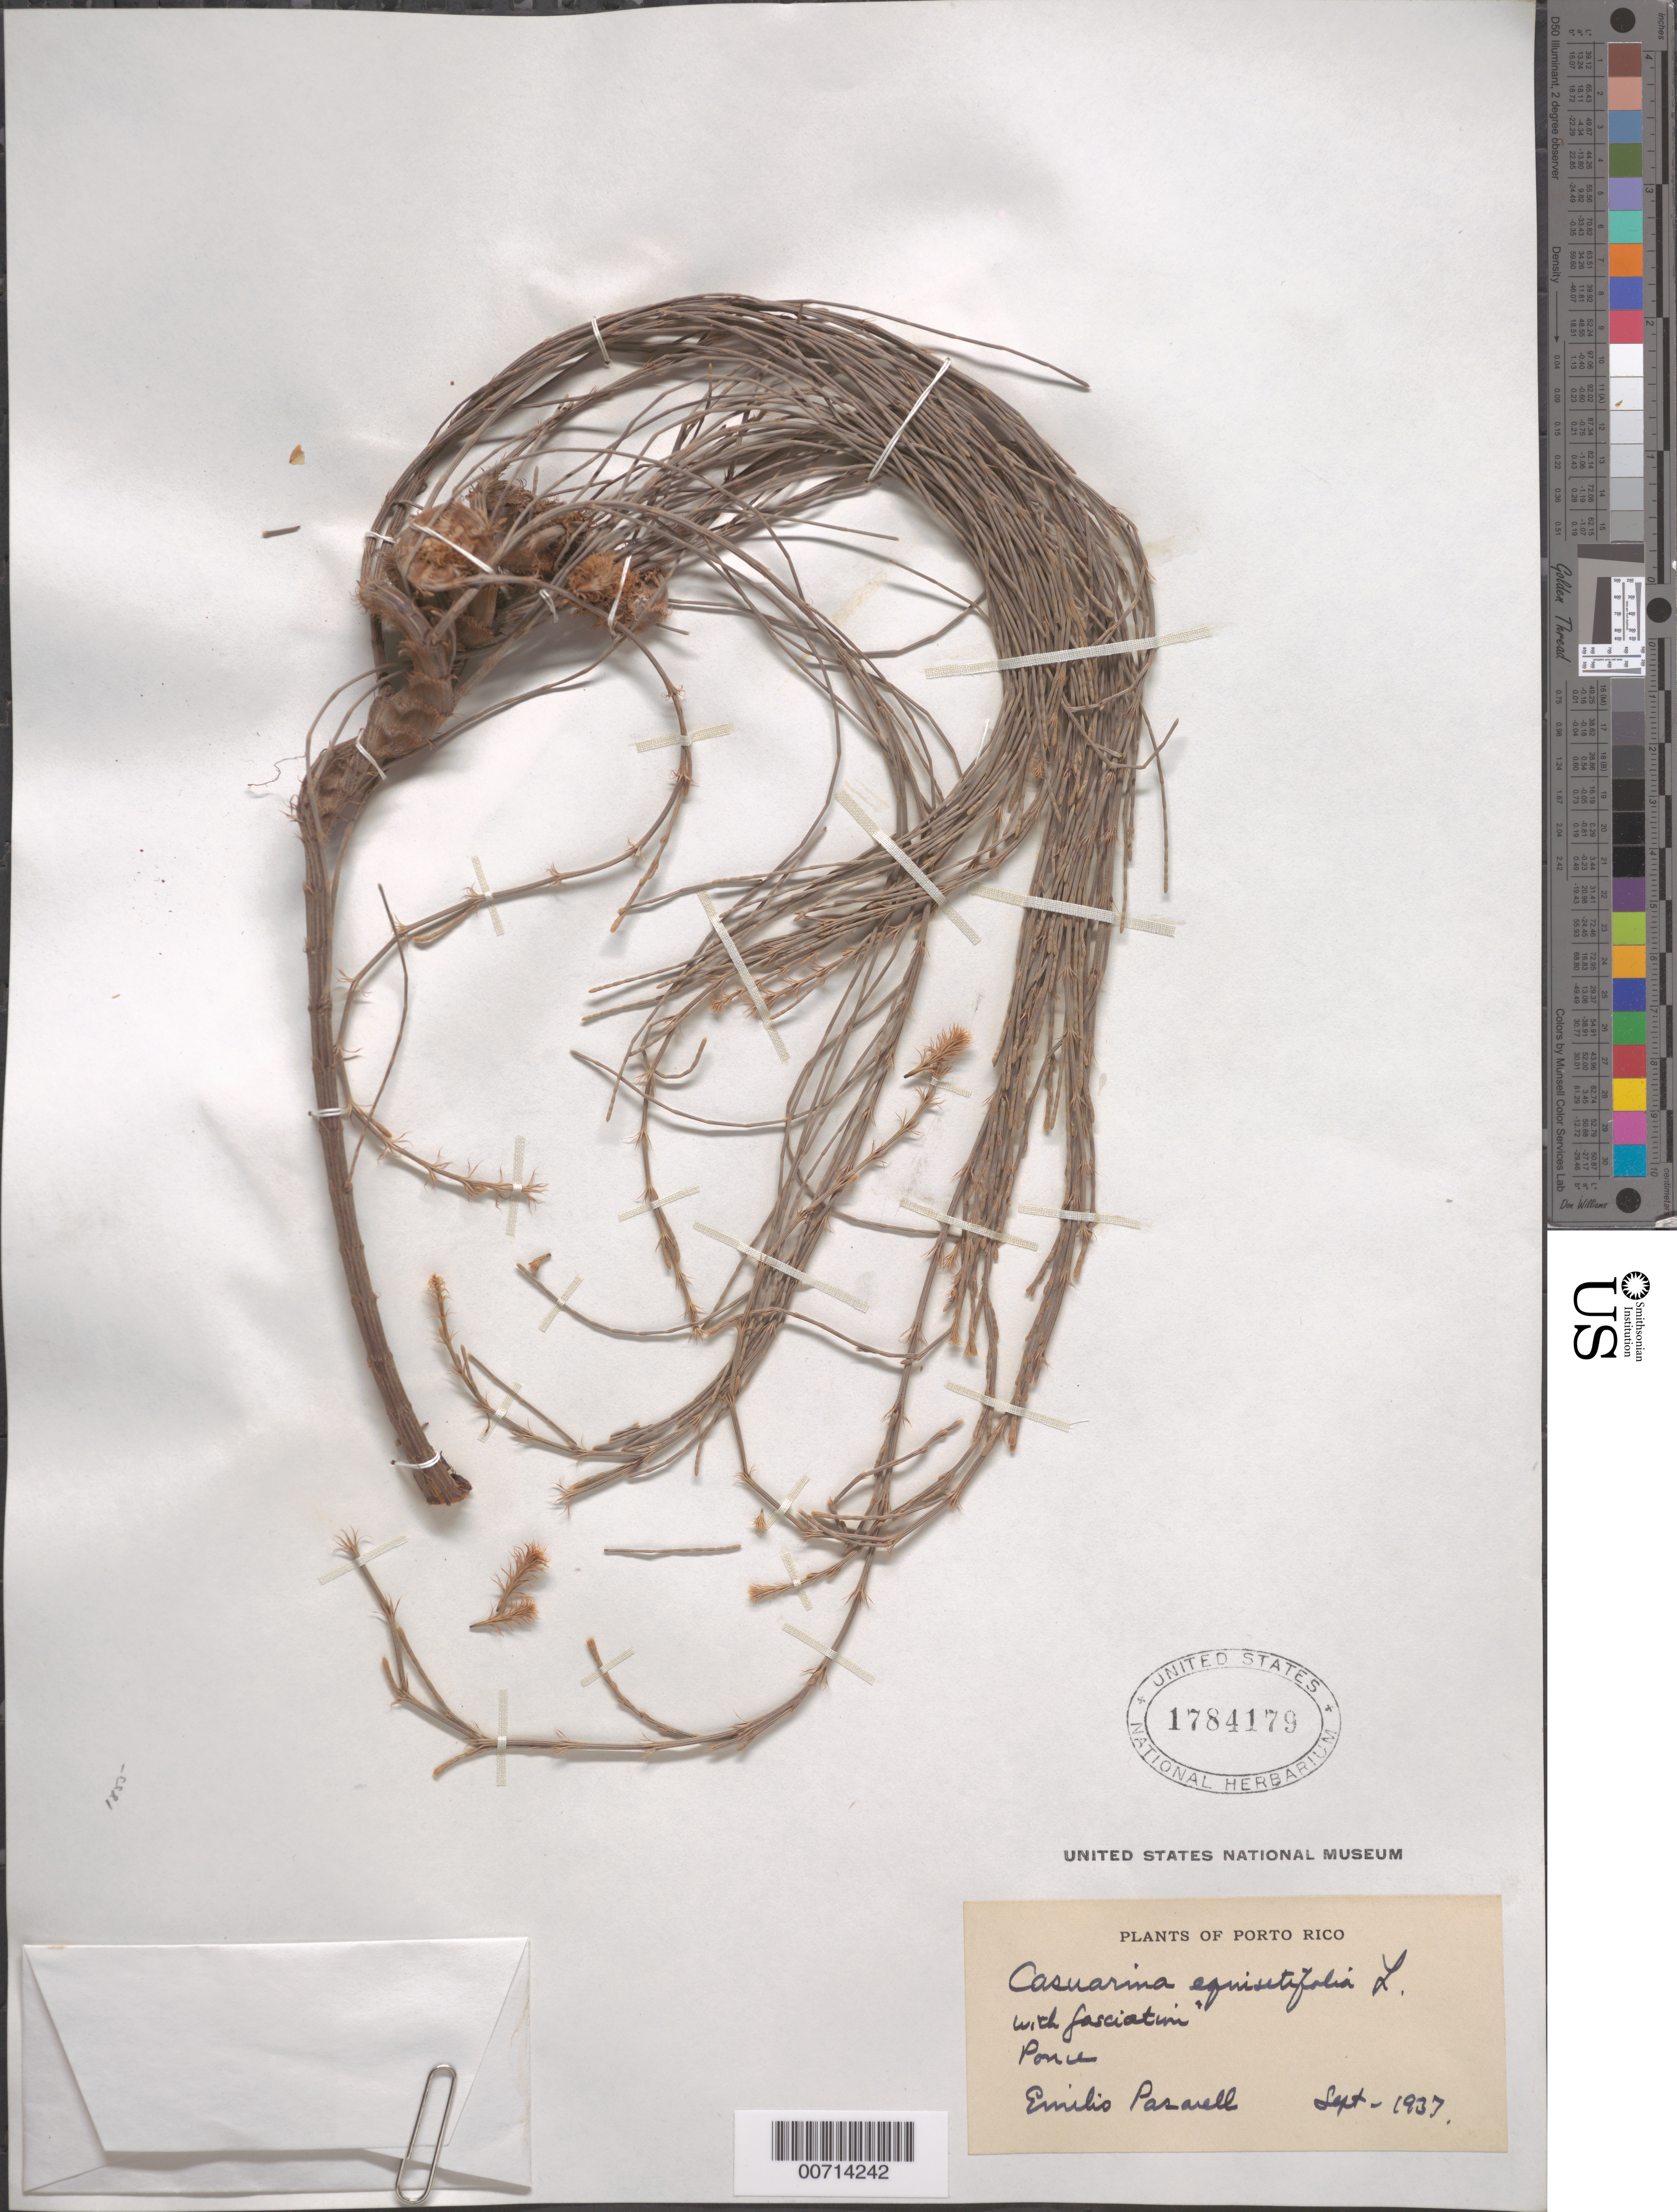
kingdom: Plantae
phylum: Tracheophyta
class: Magnoliopsida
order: Fagales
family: Casuarinaceae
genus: Casuarina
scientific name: Casuarina equisetifolia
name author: L.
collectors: E. Pasarell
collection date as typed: Sep 1937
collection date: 1937-09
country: Puerto Rico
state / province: Ponce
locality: Ponce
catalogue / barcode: US 1784179